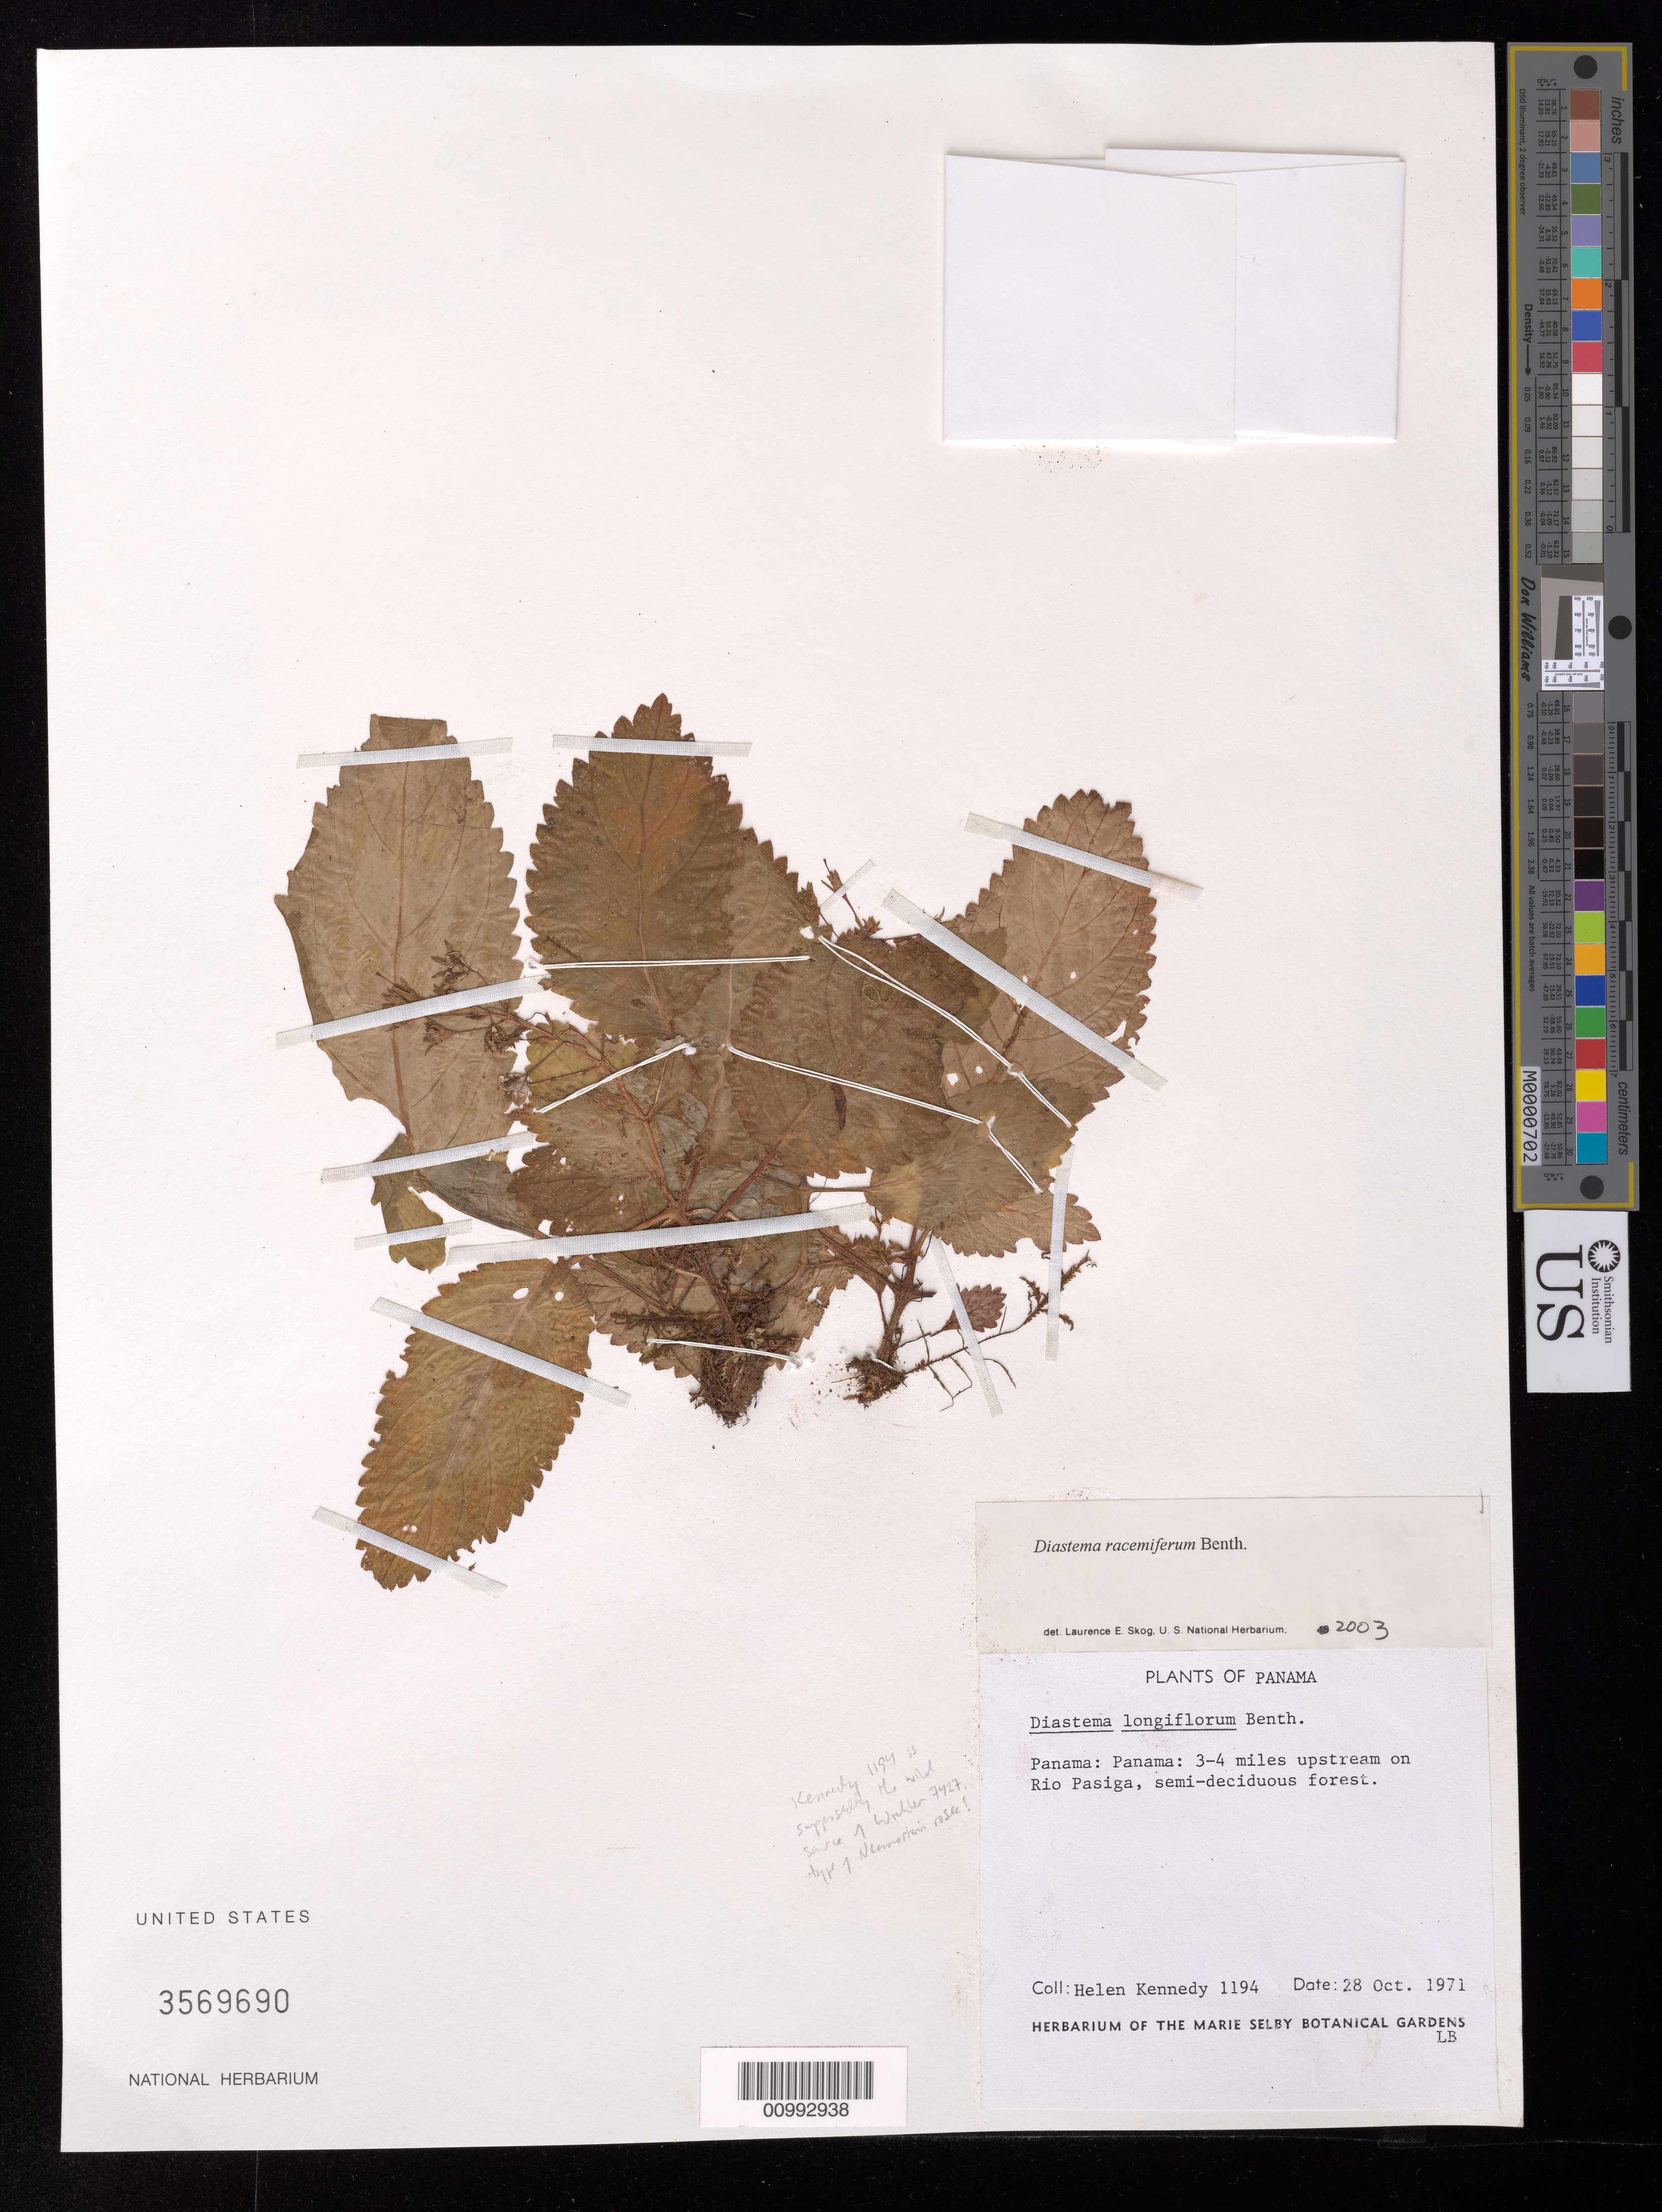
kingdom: Plantae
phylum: Tracheophyta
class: Magnoliopsida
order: Lamiales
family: Gesneriaceae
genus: Diastema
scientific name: Diastema racemiferum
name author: Benth.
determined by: Skog, Laurence E.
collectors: H. Kennedy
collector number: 1194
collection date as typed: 28 Oct 1971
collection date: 1971-10-28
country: Panama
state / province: Panamá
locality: Panama: 3-4 miles upstream on Rio Pasiga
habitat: Semi-deciduous forest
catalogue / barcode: US 3569690